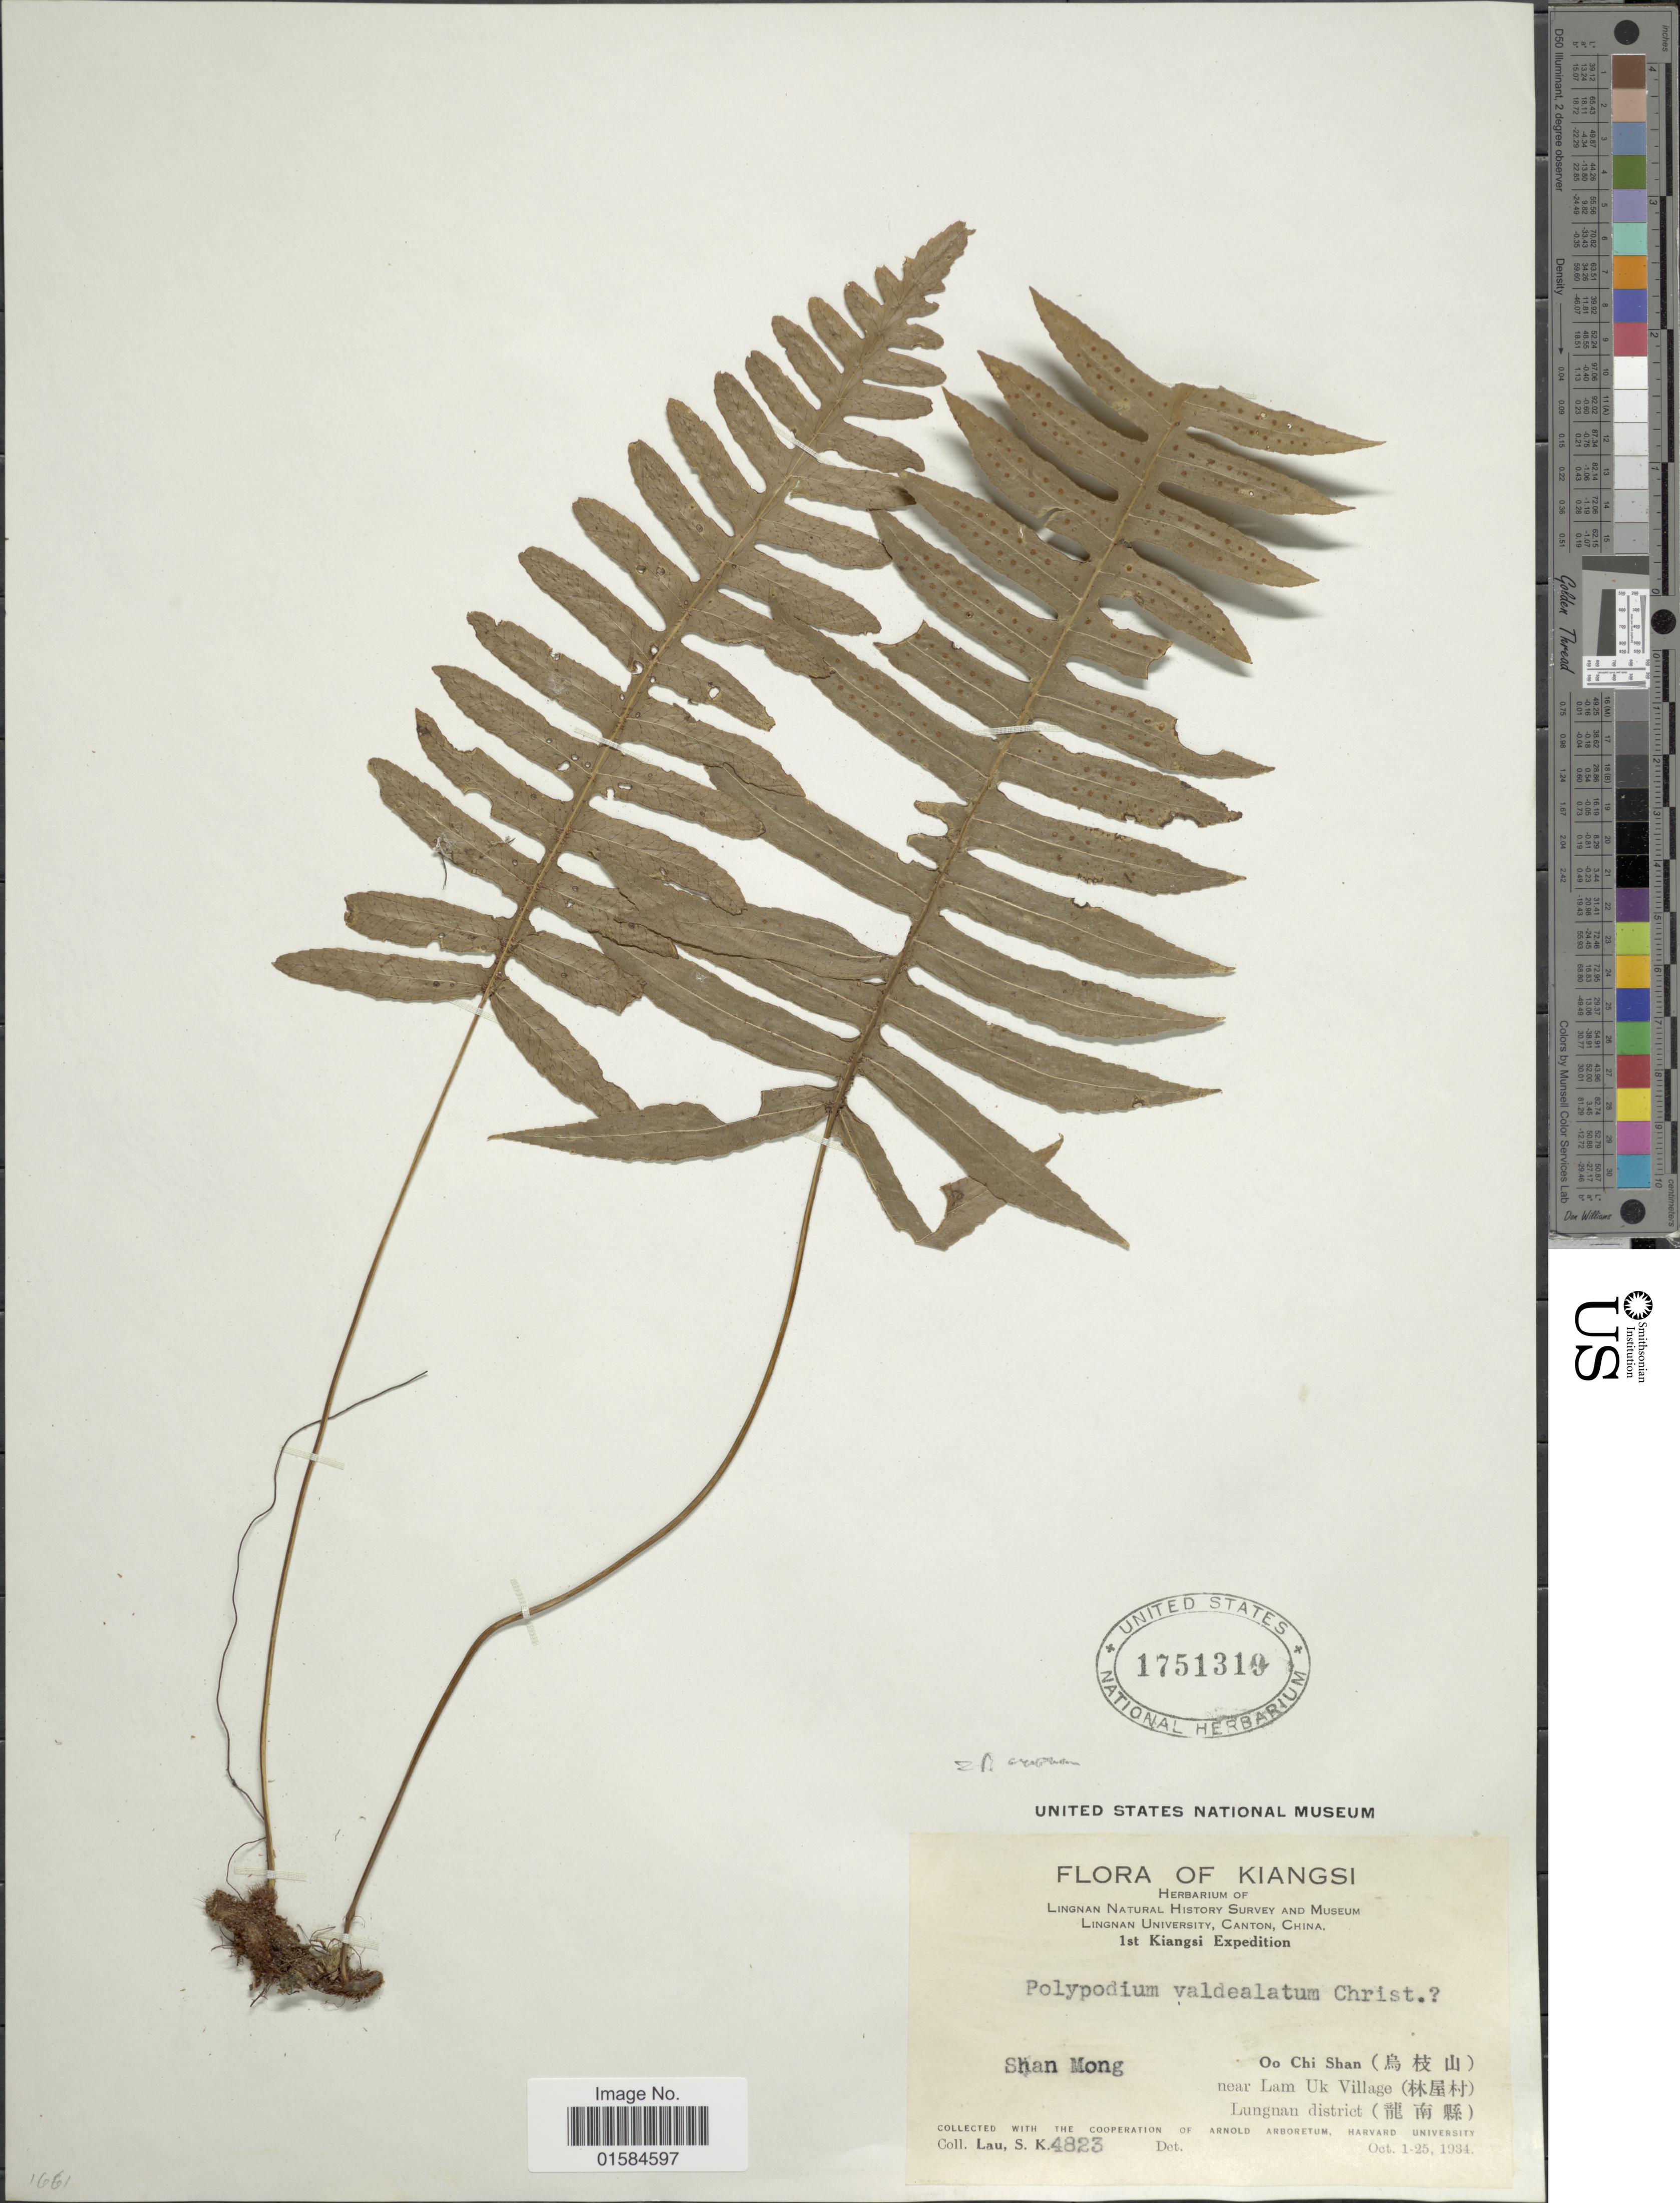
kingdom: Plantae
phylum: Tracheophyta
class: Polypodiopsida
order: Polypodiales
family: Polypodiaceae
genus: Goniophlebium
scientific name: Goniophlebium amoenum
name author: (Wall. ex Mett.) J. Sm.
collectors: S. K. Lau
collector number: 4823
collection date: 1934-10-01/1934-10-25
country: China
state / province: Jiangxi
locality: Kiangsi, Shan Mong, Oo Chi Shan, near Lam Uk Village, Lungnan district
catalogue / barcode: US 1751319